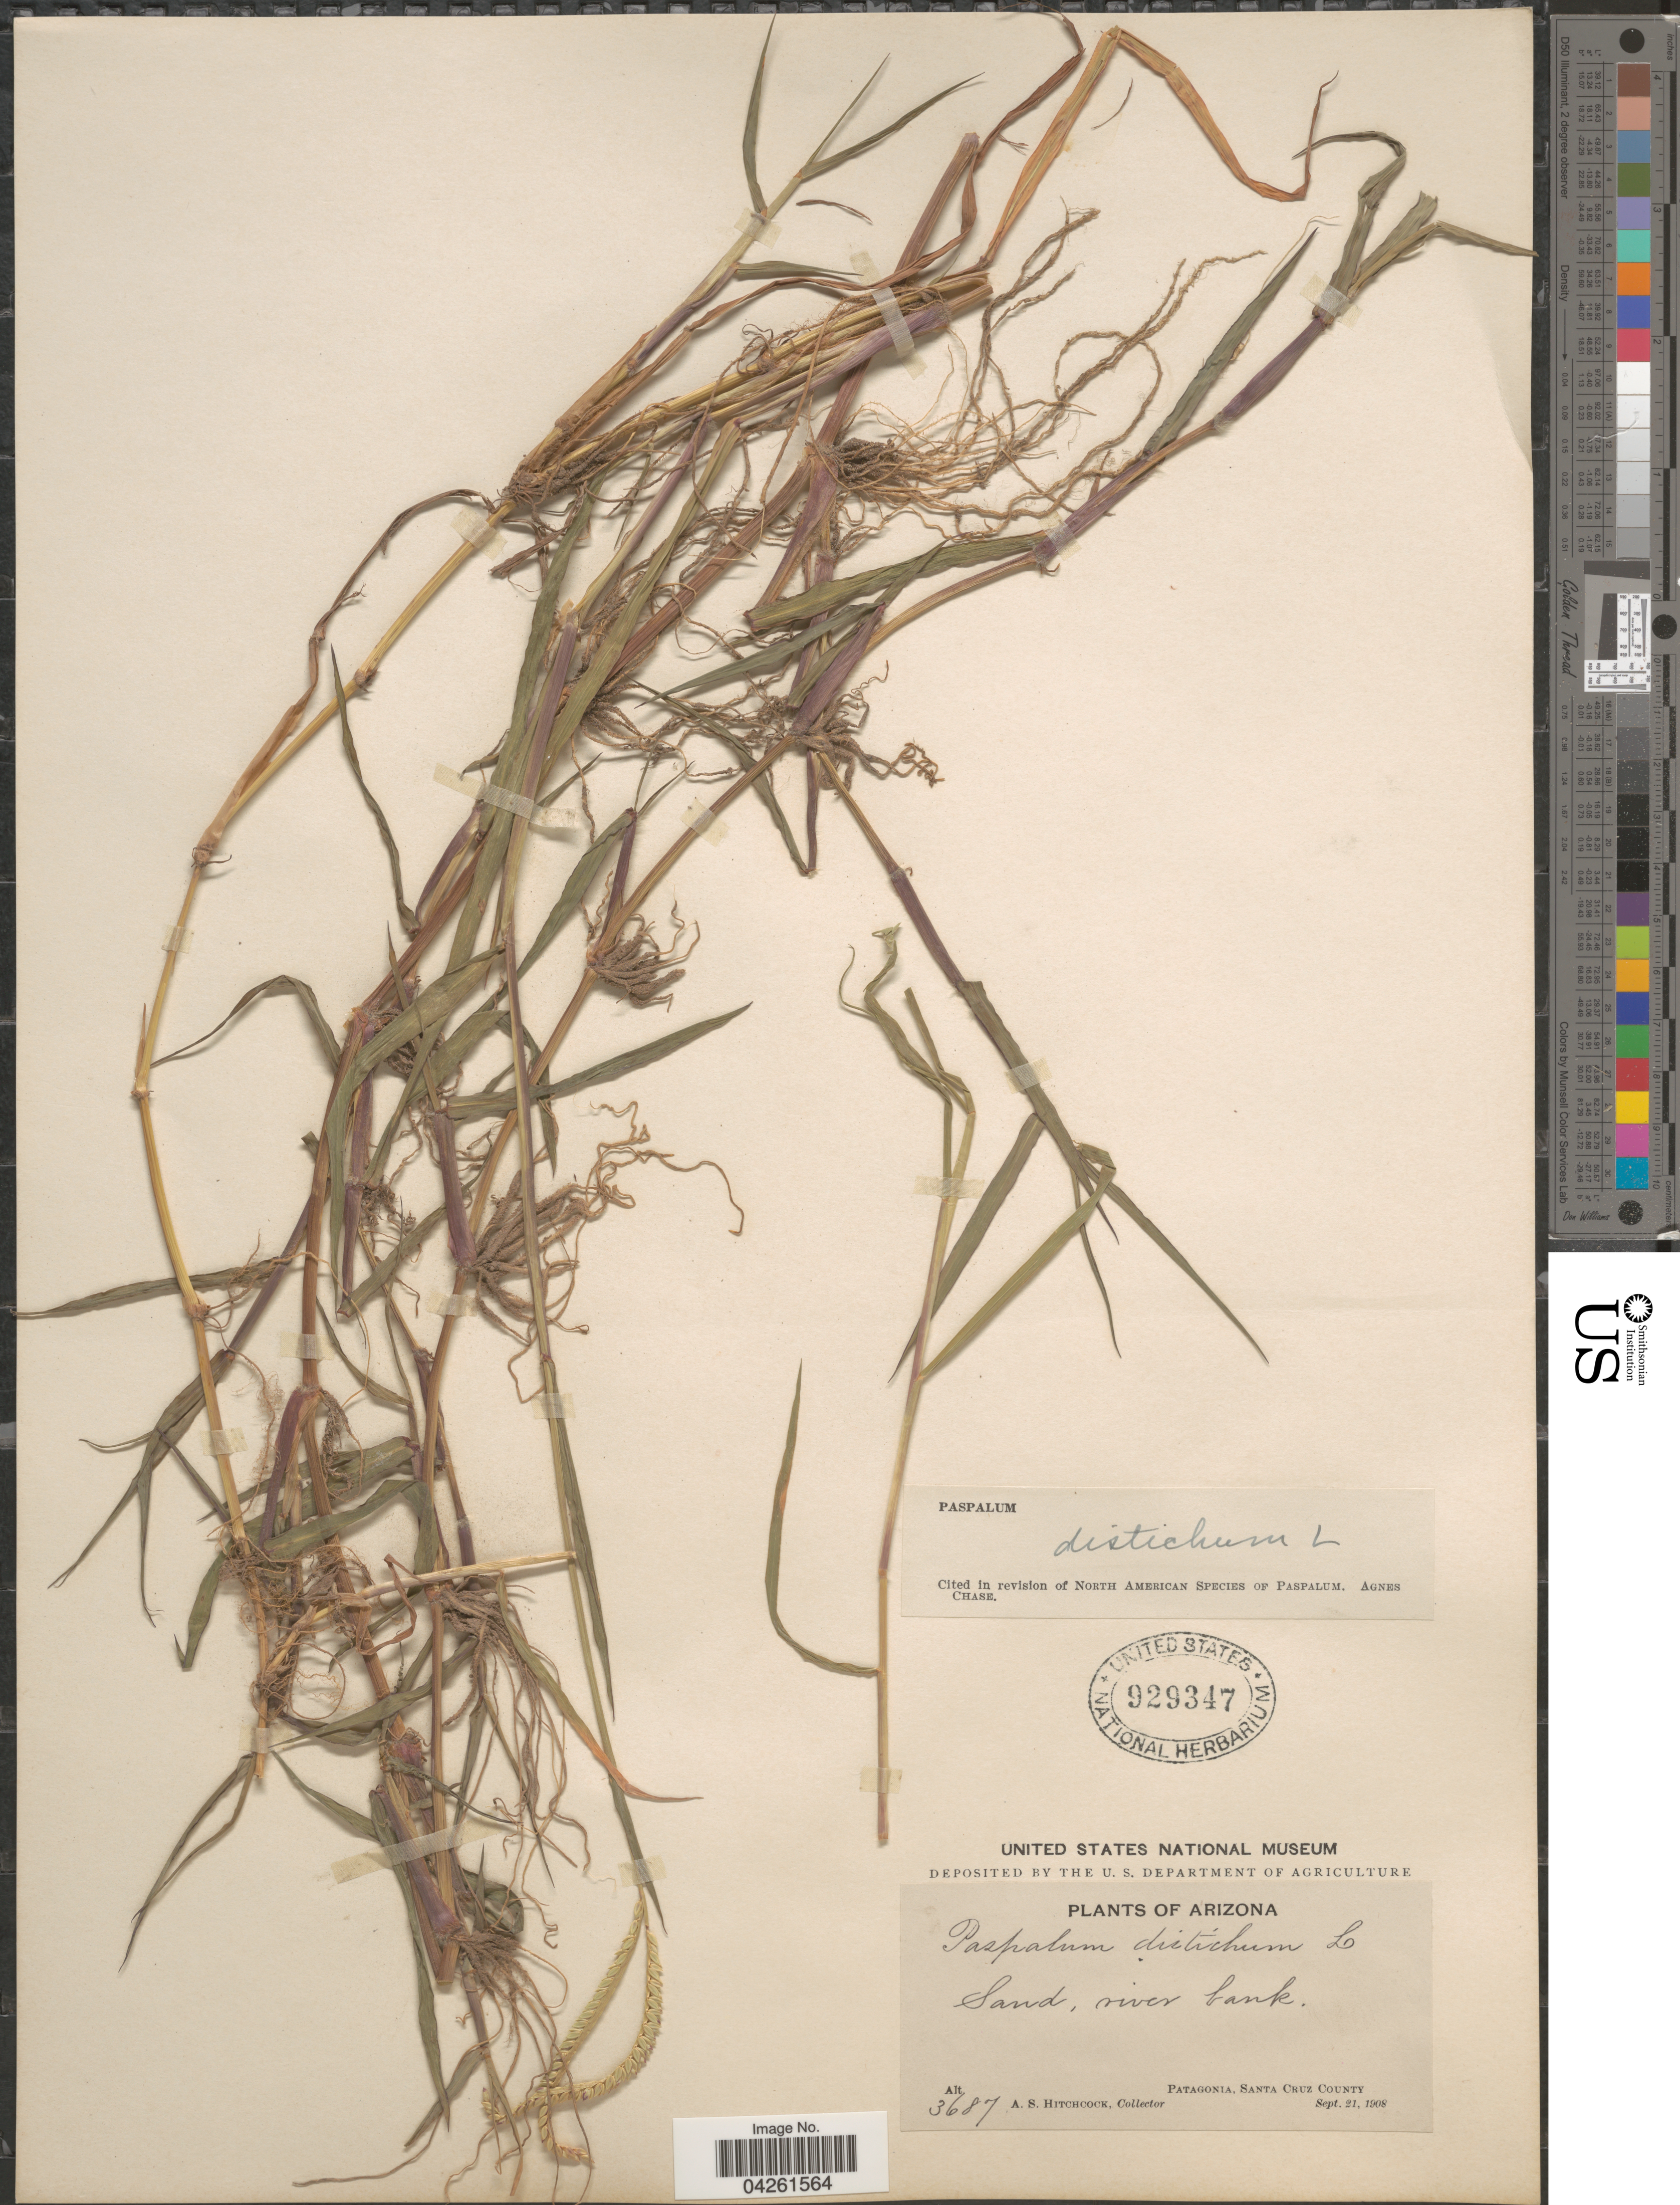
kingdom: Plantae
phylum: Tracheophyta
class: Liliopsida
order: Poales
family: Poaceae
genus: Paspalum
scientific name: Paspalum distichum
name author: L.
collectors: A. S. Hitchcock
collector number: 3687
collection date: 1908-09-21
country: United States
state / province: Arizona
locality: Patagonia, Santa Cruz County.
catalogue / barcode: US 929347